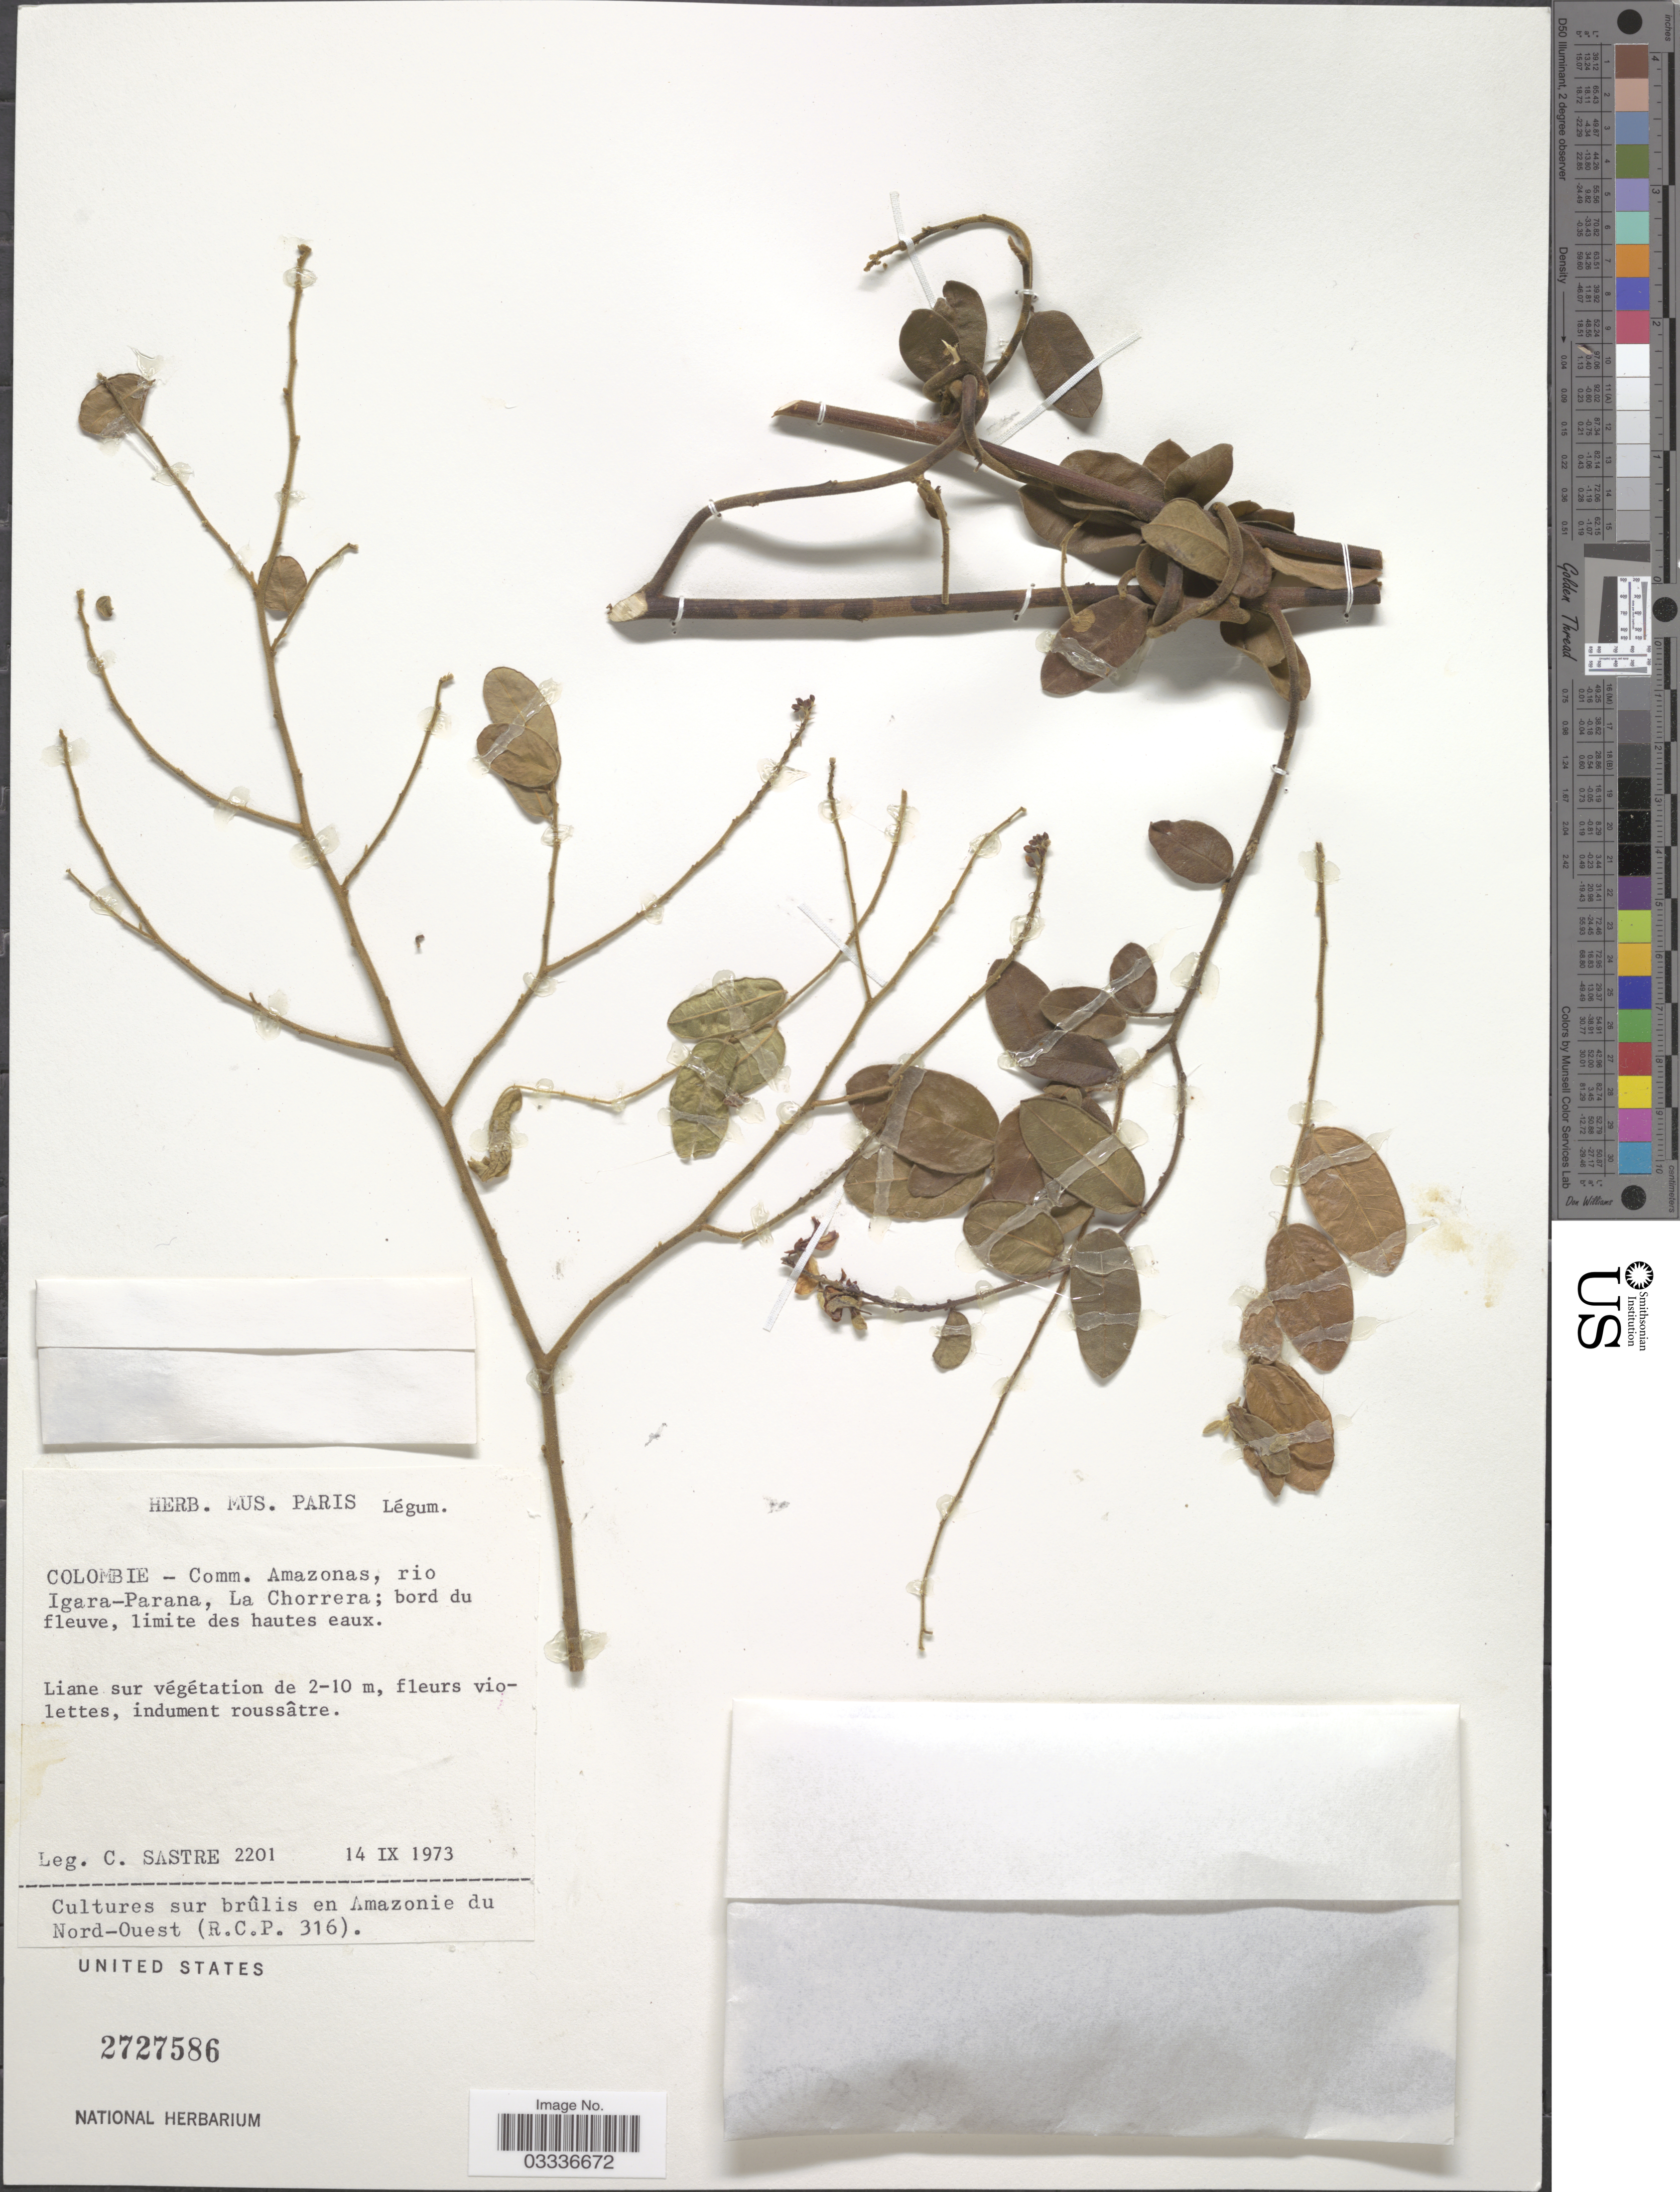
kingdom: Plantae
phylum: Tracheophyta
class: Magnoliopsida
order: Fabales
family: Polygalaceae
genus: Securidaca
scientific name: Securidaca sp.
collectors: C. Sastre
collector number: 2201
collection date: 1973-09-14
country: Colombia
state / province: Amazônas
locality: Comm. Amazonas, rio Igara-Parana, La Chorrera.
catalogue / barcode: US 2727586